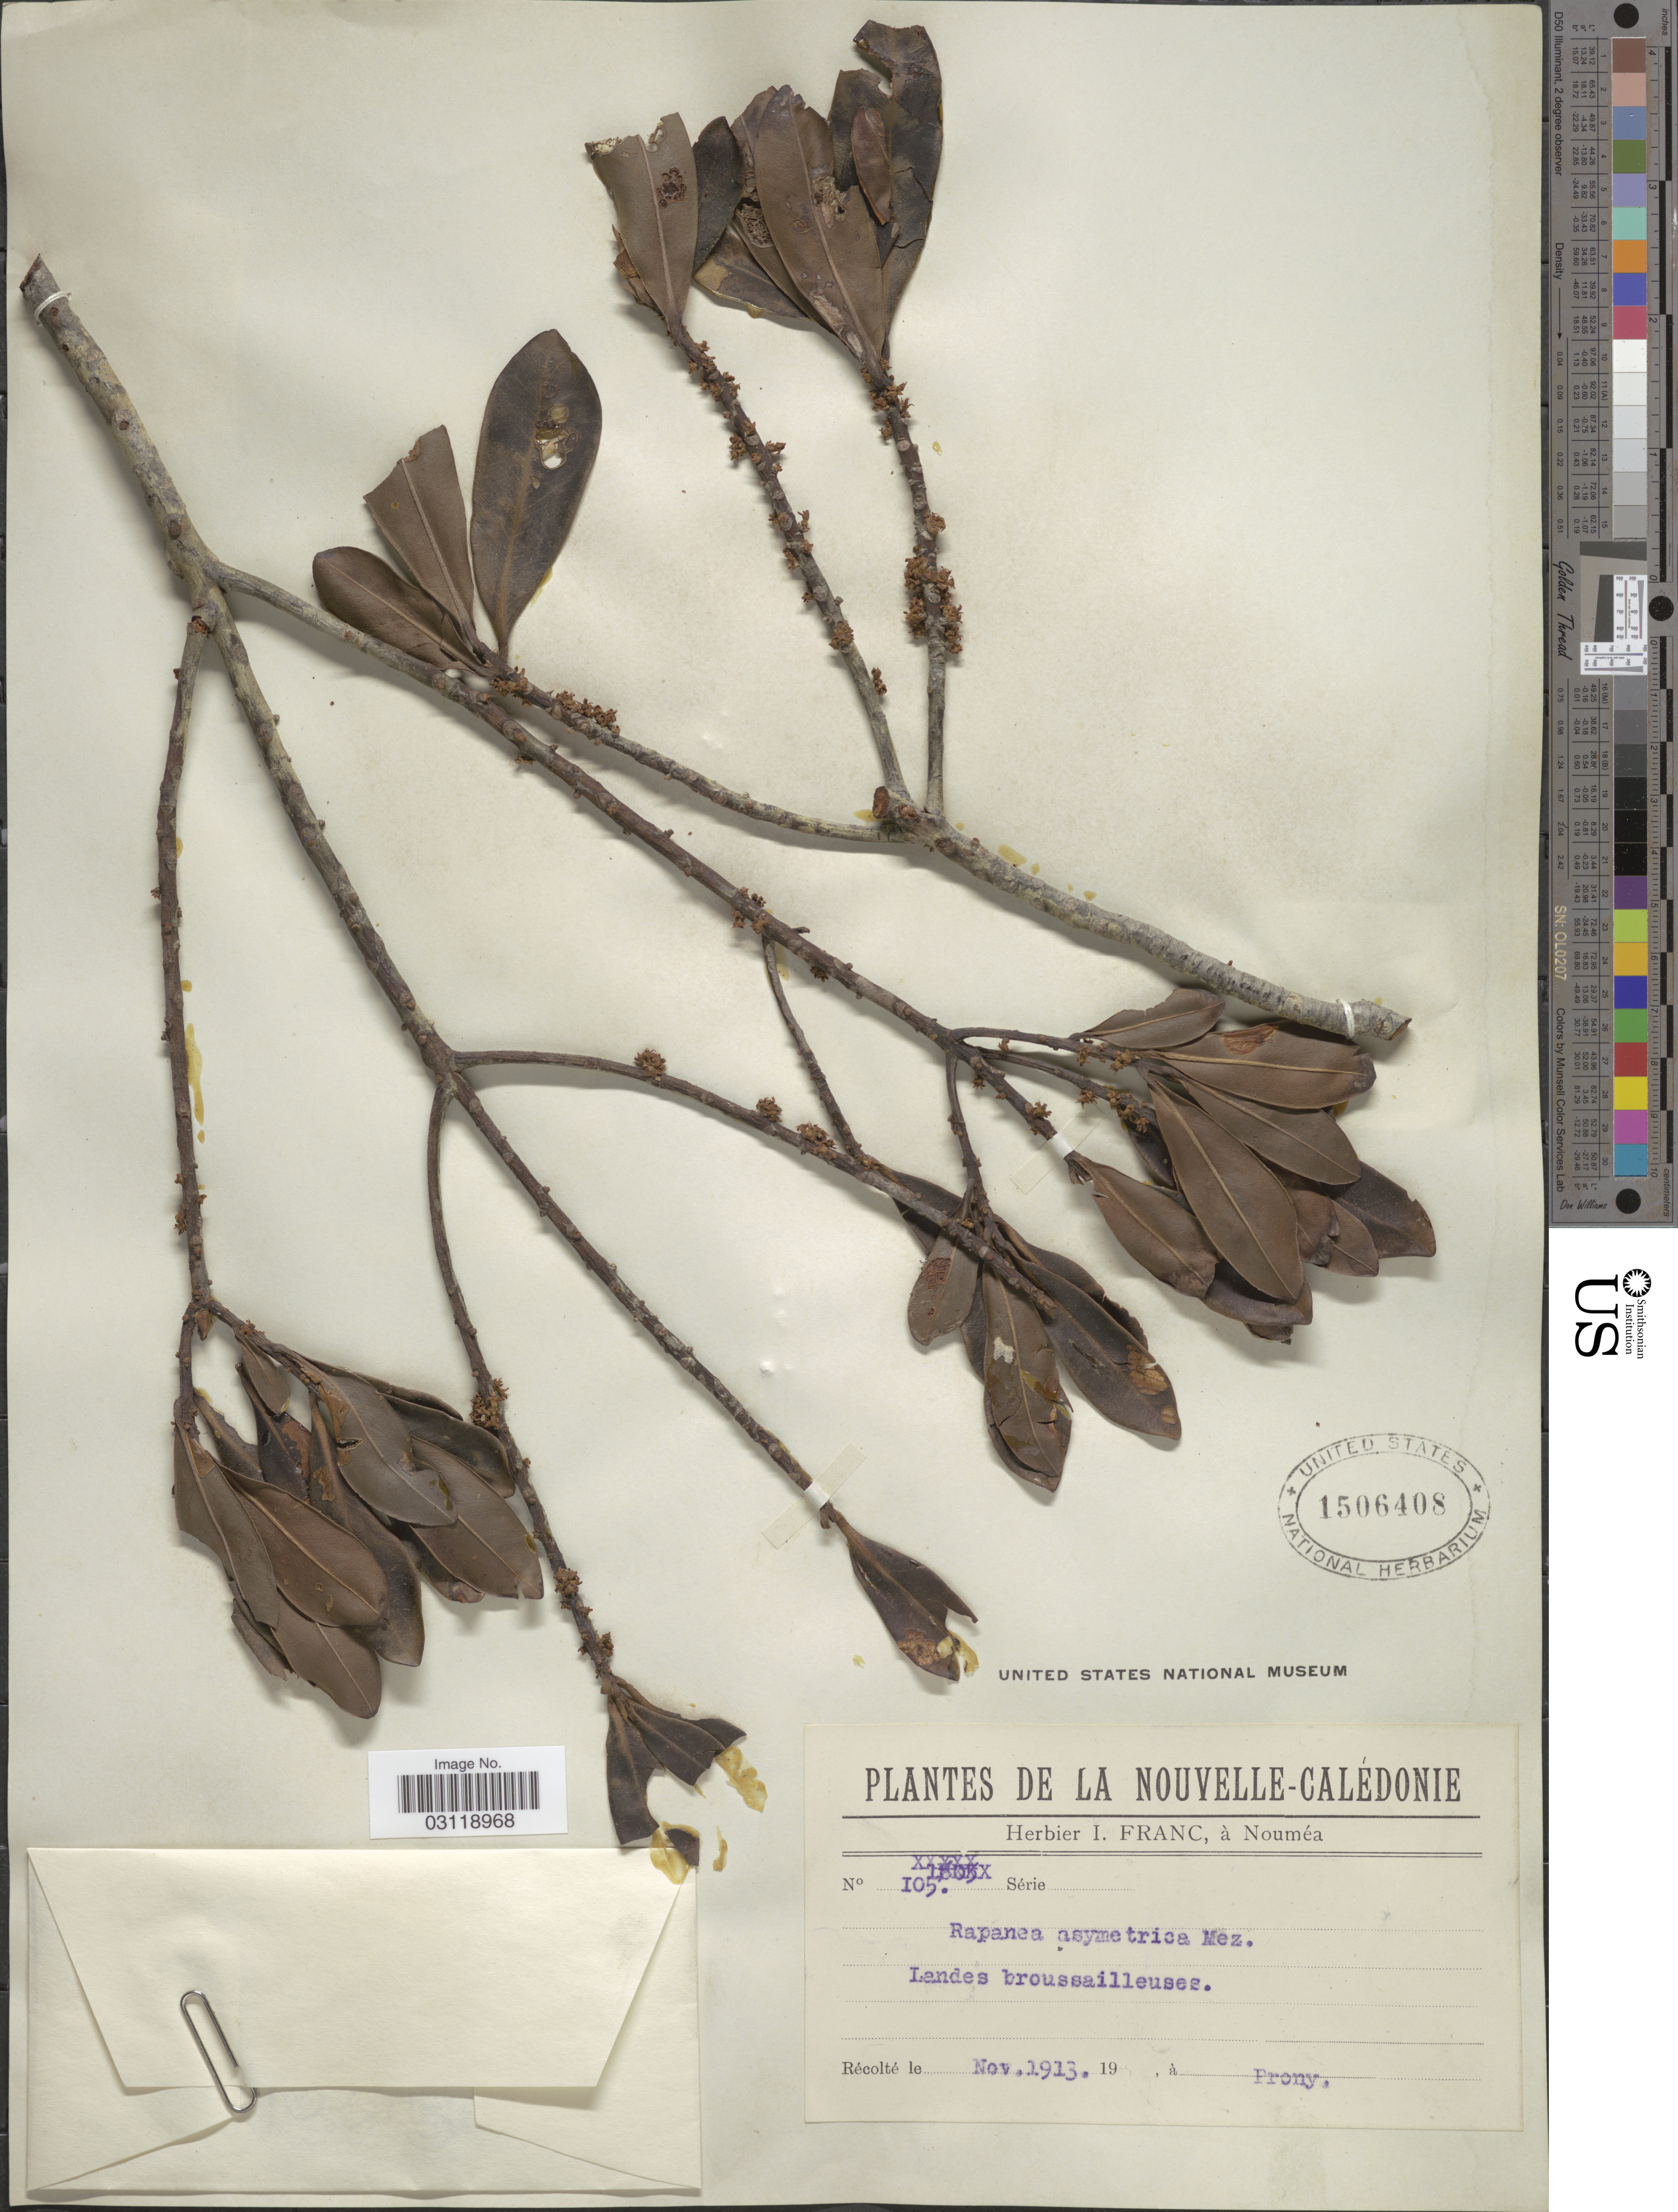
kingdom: Plantae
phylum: Tracheophyta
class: Magnoliopsida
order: Ericales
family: Primulaceae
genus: Rapanea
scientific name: Rapanea asymmetrica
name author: Mez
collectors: ex herb. I. Franc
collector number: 105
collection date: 1913-11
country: New Caledonia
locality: Nouvelle-Calédonie. Prony.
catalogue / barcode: US 1506408